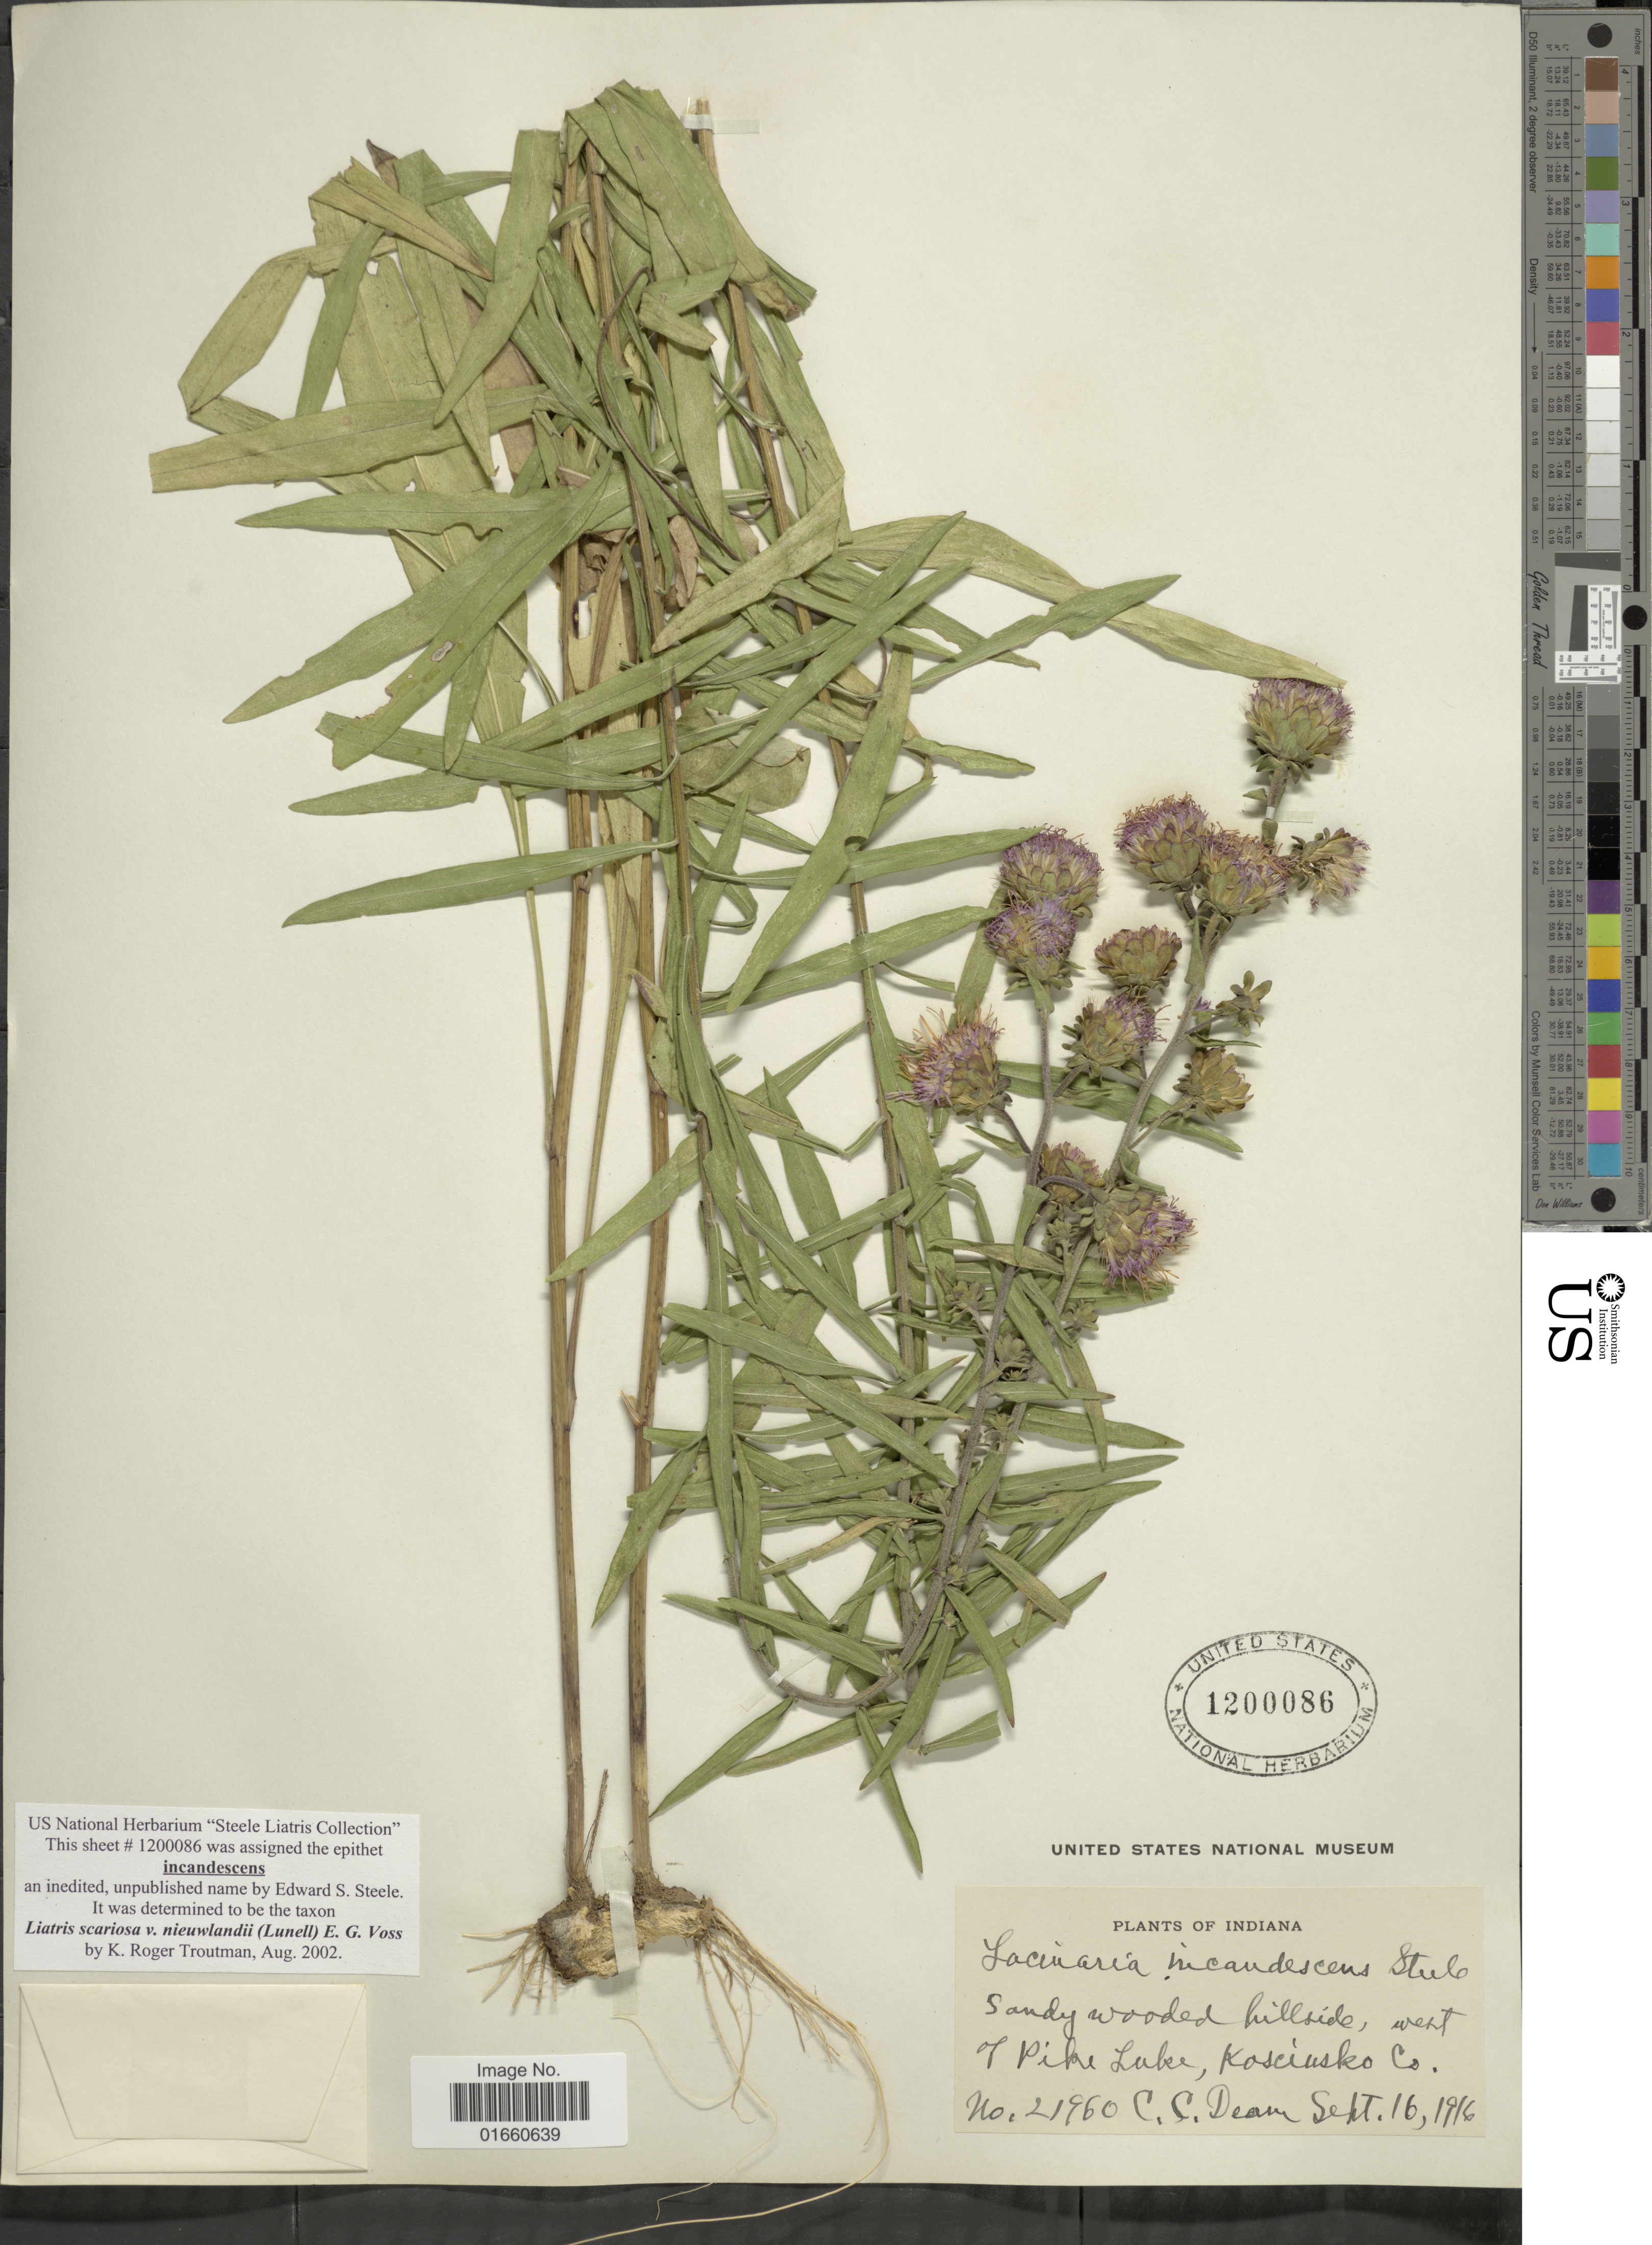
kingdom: Plantae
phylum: Tracheophyta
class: Magnoliopsida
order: Asterales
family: Asteraceae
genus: Liatris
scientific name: Liatris scariosa var. nieuwlandii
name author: (Lunell) E.G. Voss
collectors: C. C. Deam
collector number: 21960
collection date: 1916-09-16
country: United States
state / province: Indiana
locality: Sandy wooded hillside, west side of Pike Lake, Kosciusko Co.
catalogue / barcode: US 1200086